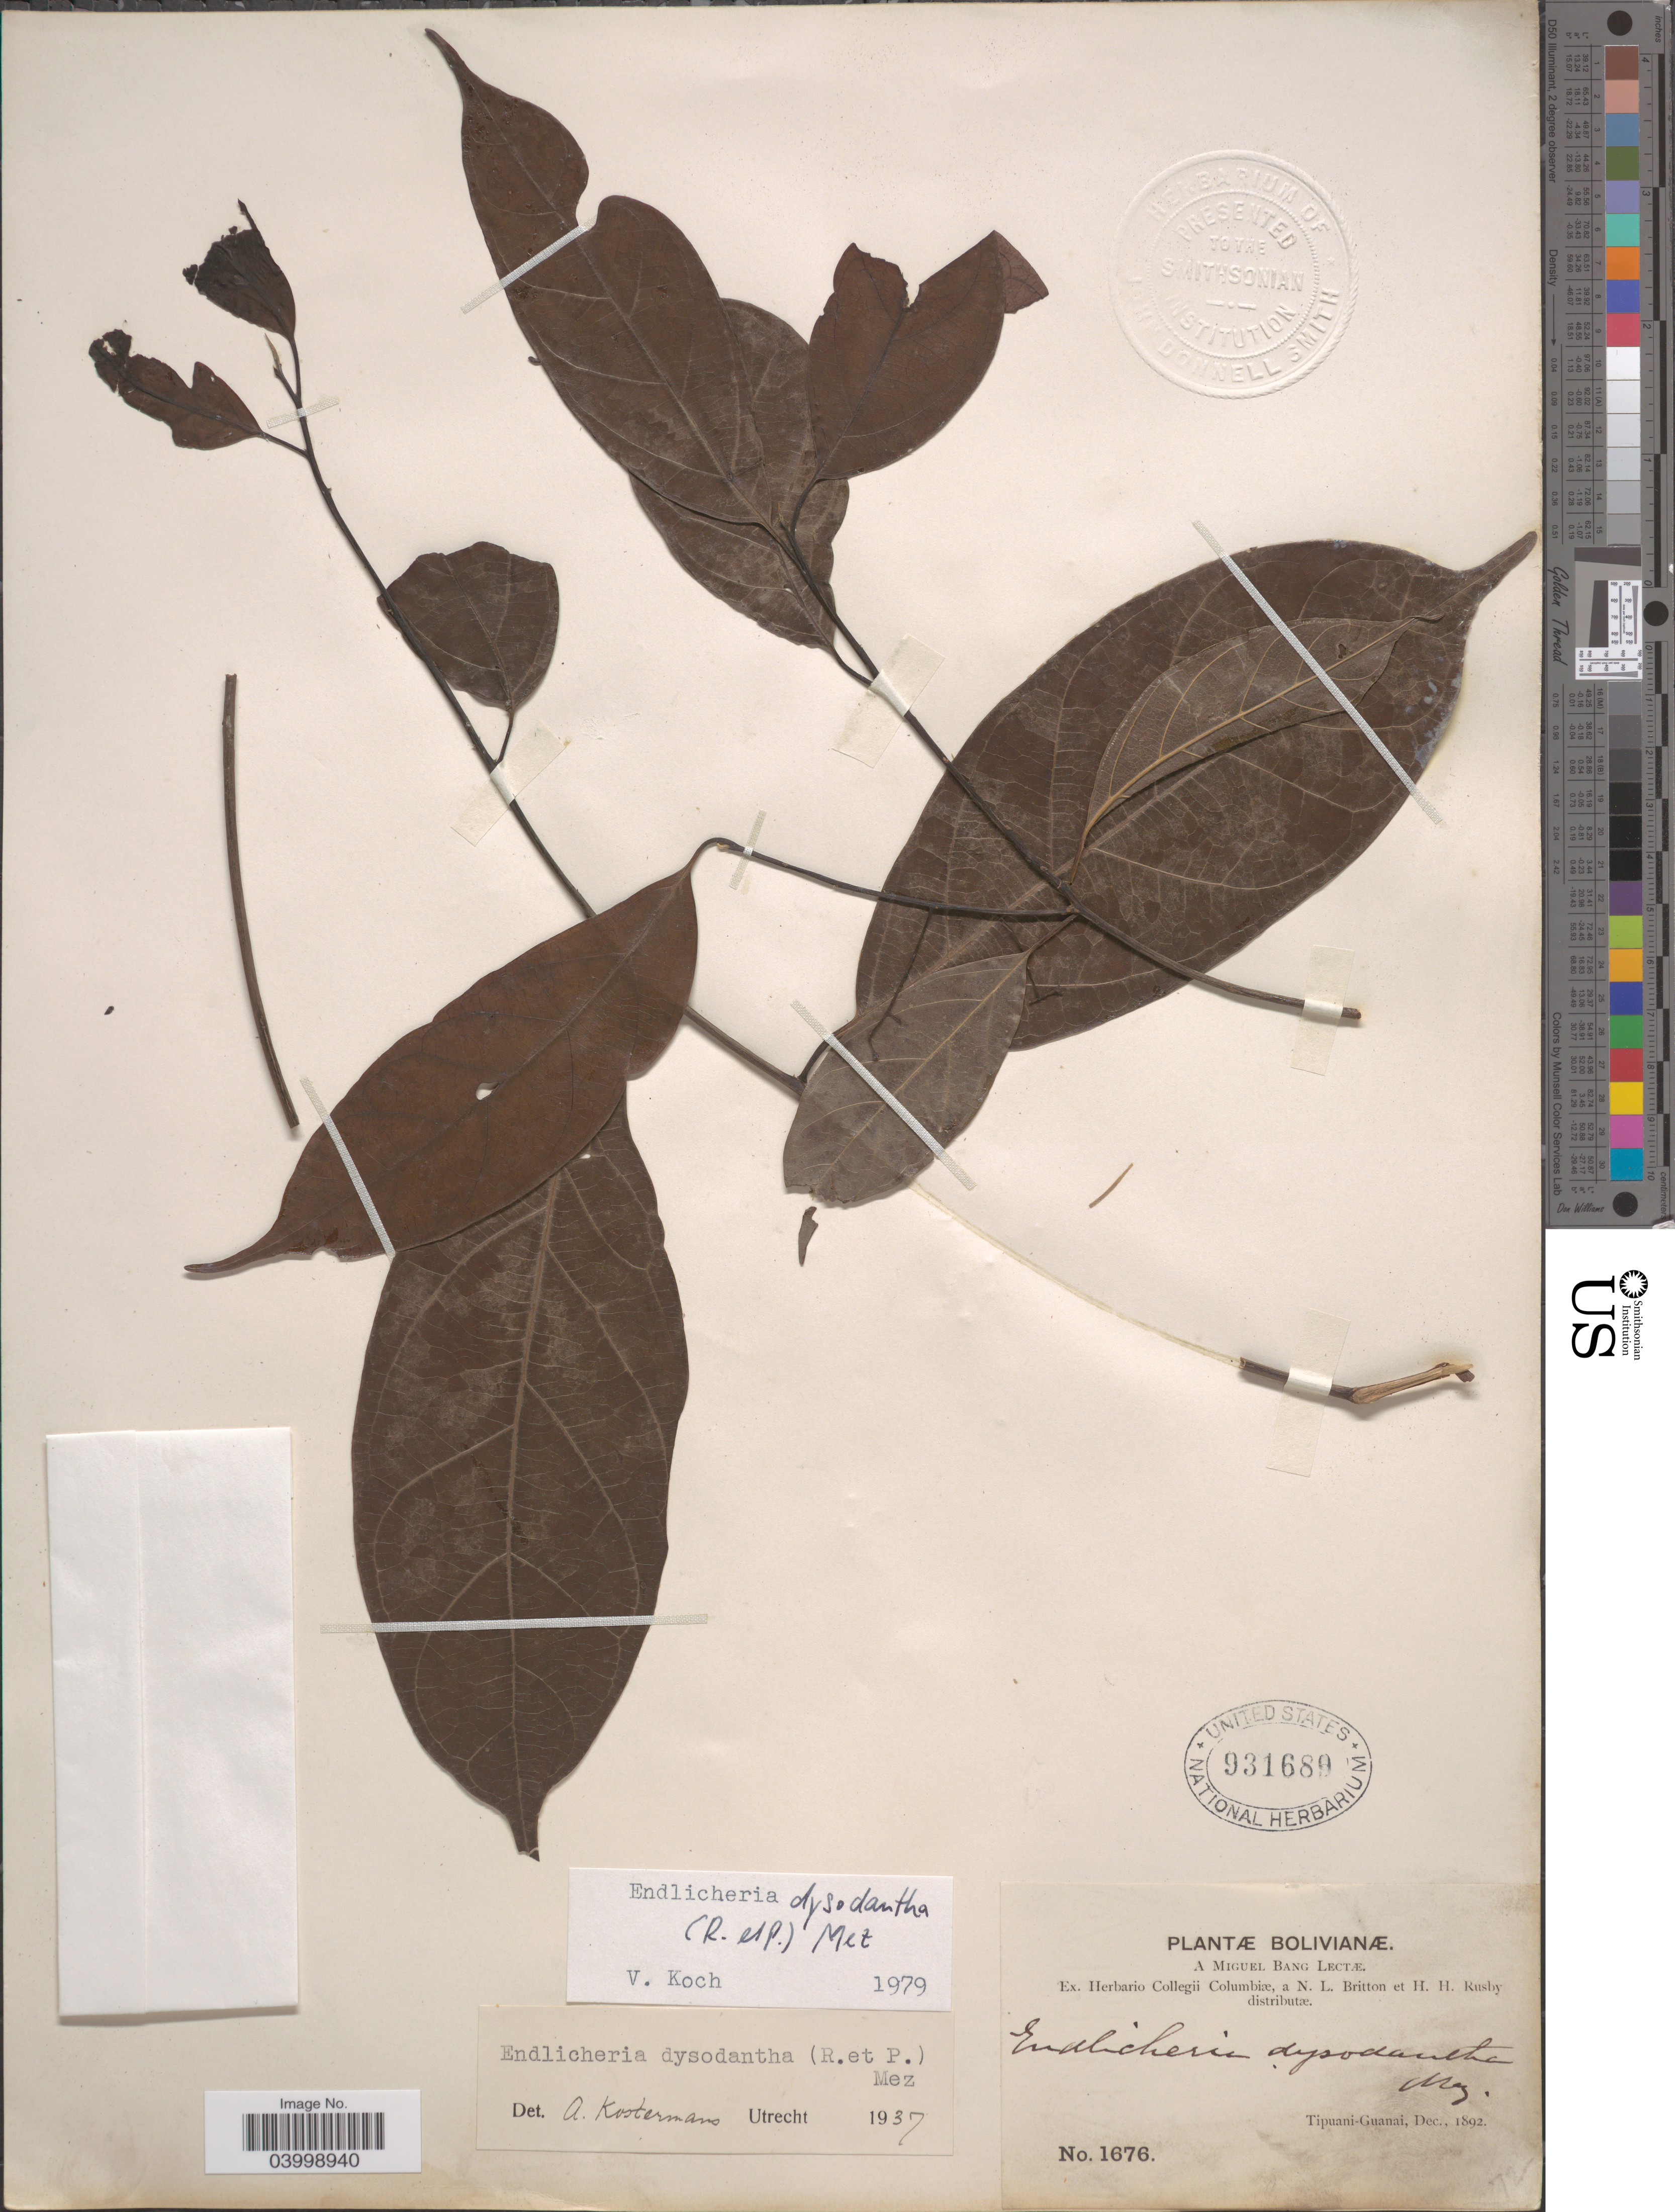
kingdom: Plantae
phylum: Tracheophyta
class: Magnoliopsida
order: Laurales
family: Lauraceae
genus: Endlicheria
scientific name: Endlicheria dysodantha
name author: Mez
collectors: M. Bang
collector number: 1676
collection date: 1892-12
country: Bolivia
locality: Tipuani-Guanai.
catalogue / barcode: US 931689